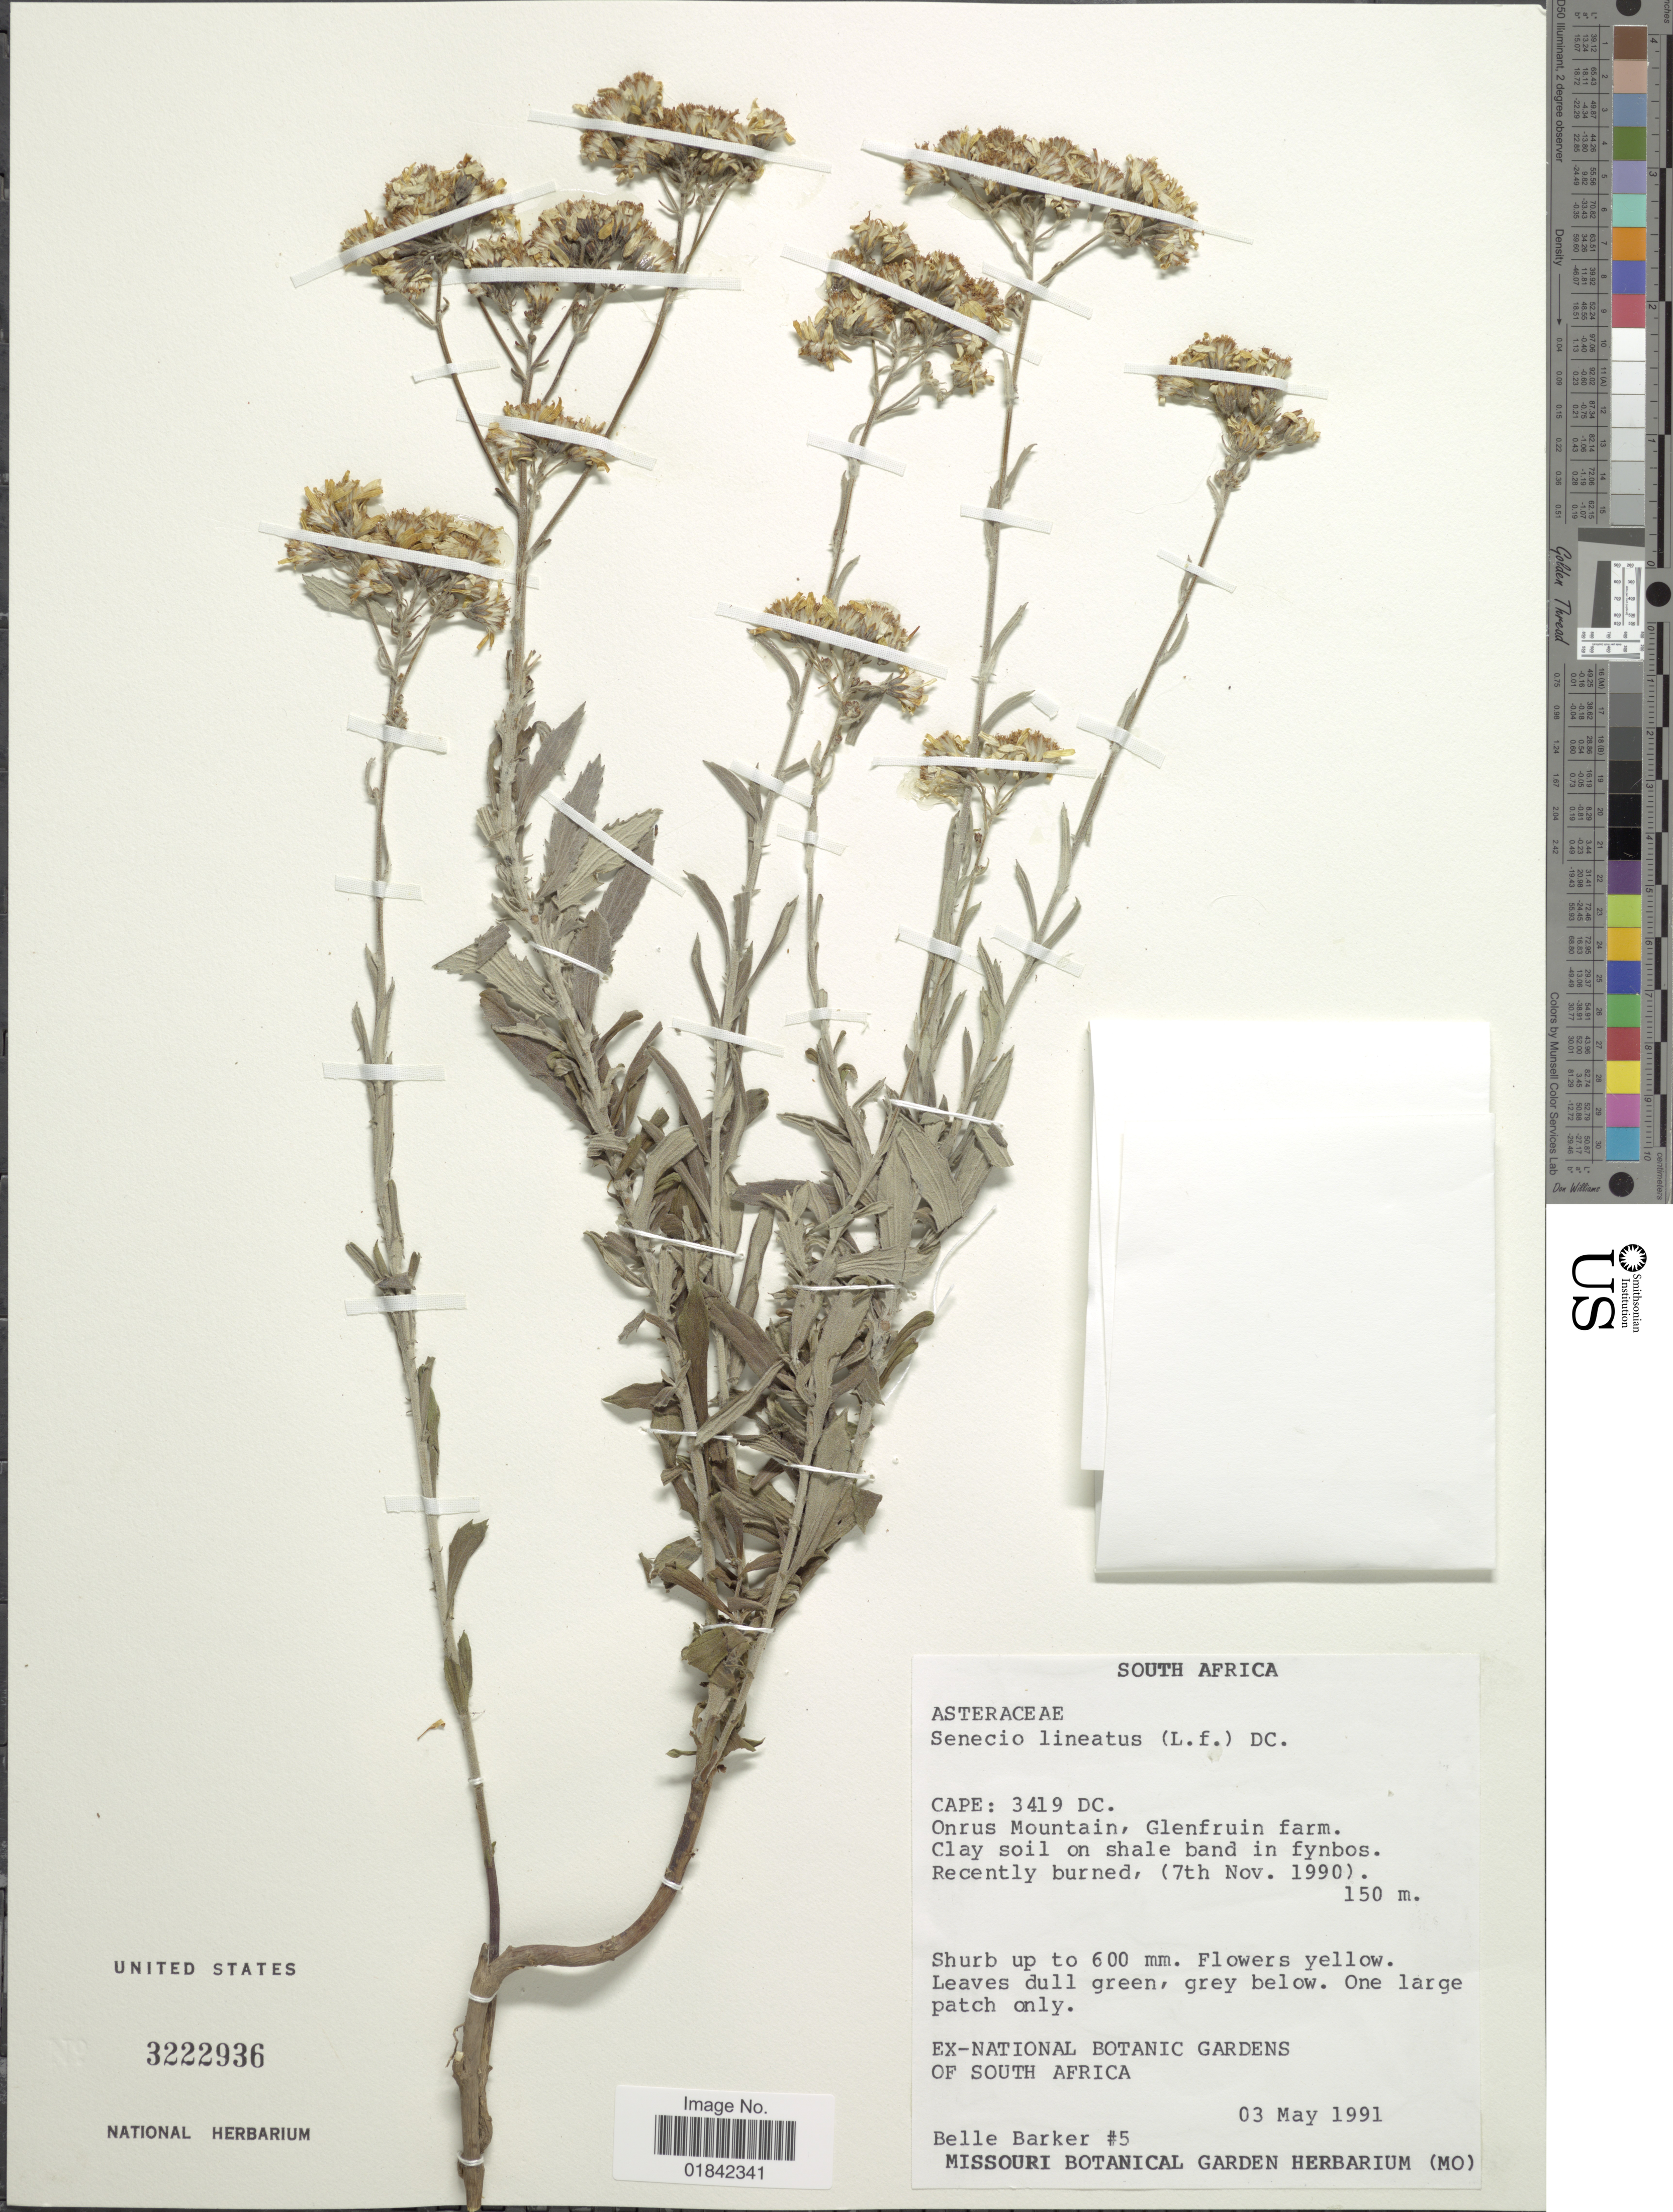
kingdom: Plantae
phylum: Tracheophyta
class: Magnoliopsida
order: Asterales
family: Asteraceae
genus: Senecio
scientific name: Senecio lineatus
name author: DC.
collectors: B. Barker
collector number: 5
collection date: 1991-05-03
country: South Africa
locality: Cape: 3419 DC, Onrus Mountain, Glenfruin farm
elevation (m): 150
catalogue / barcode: US 3222936